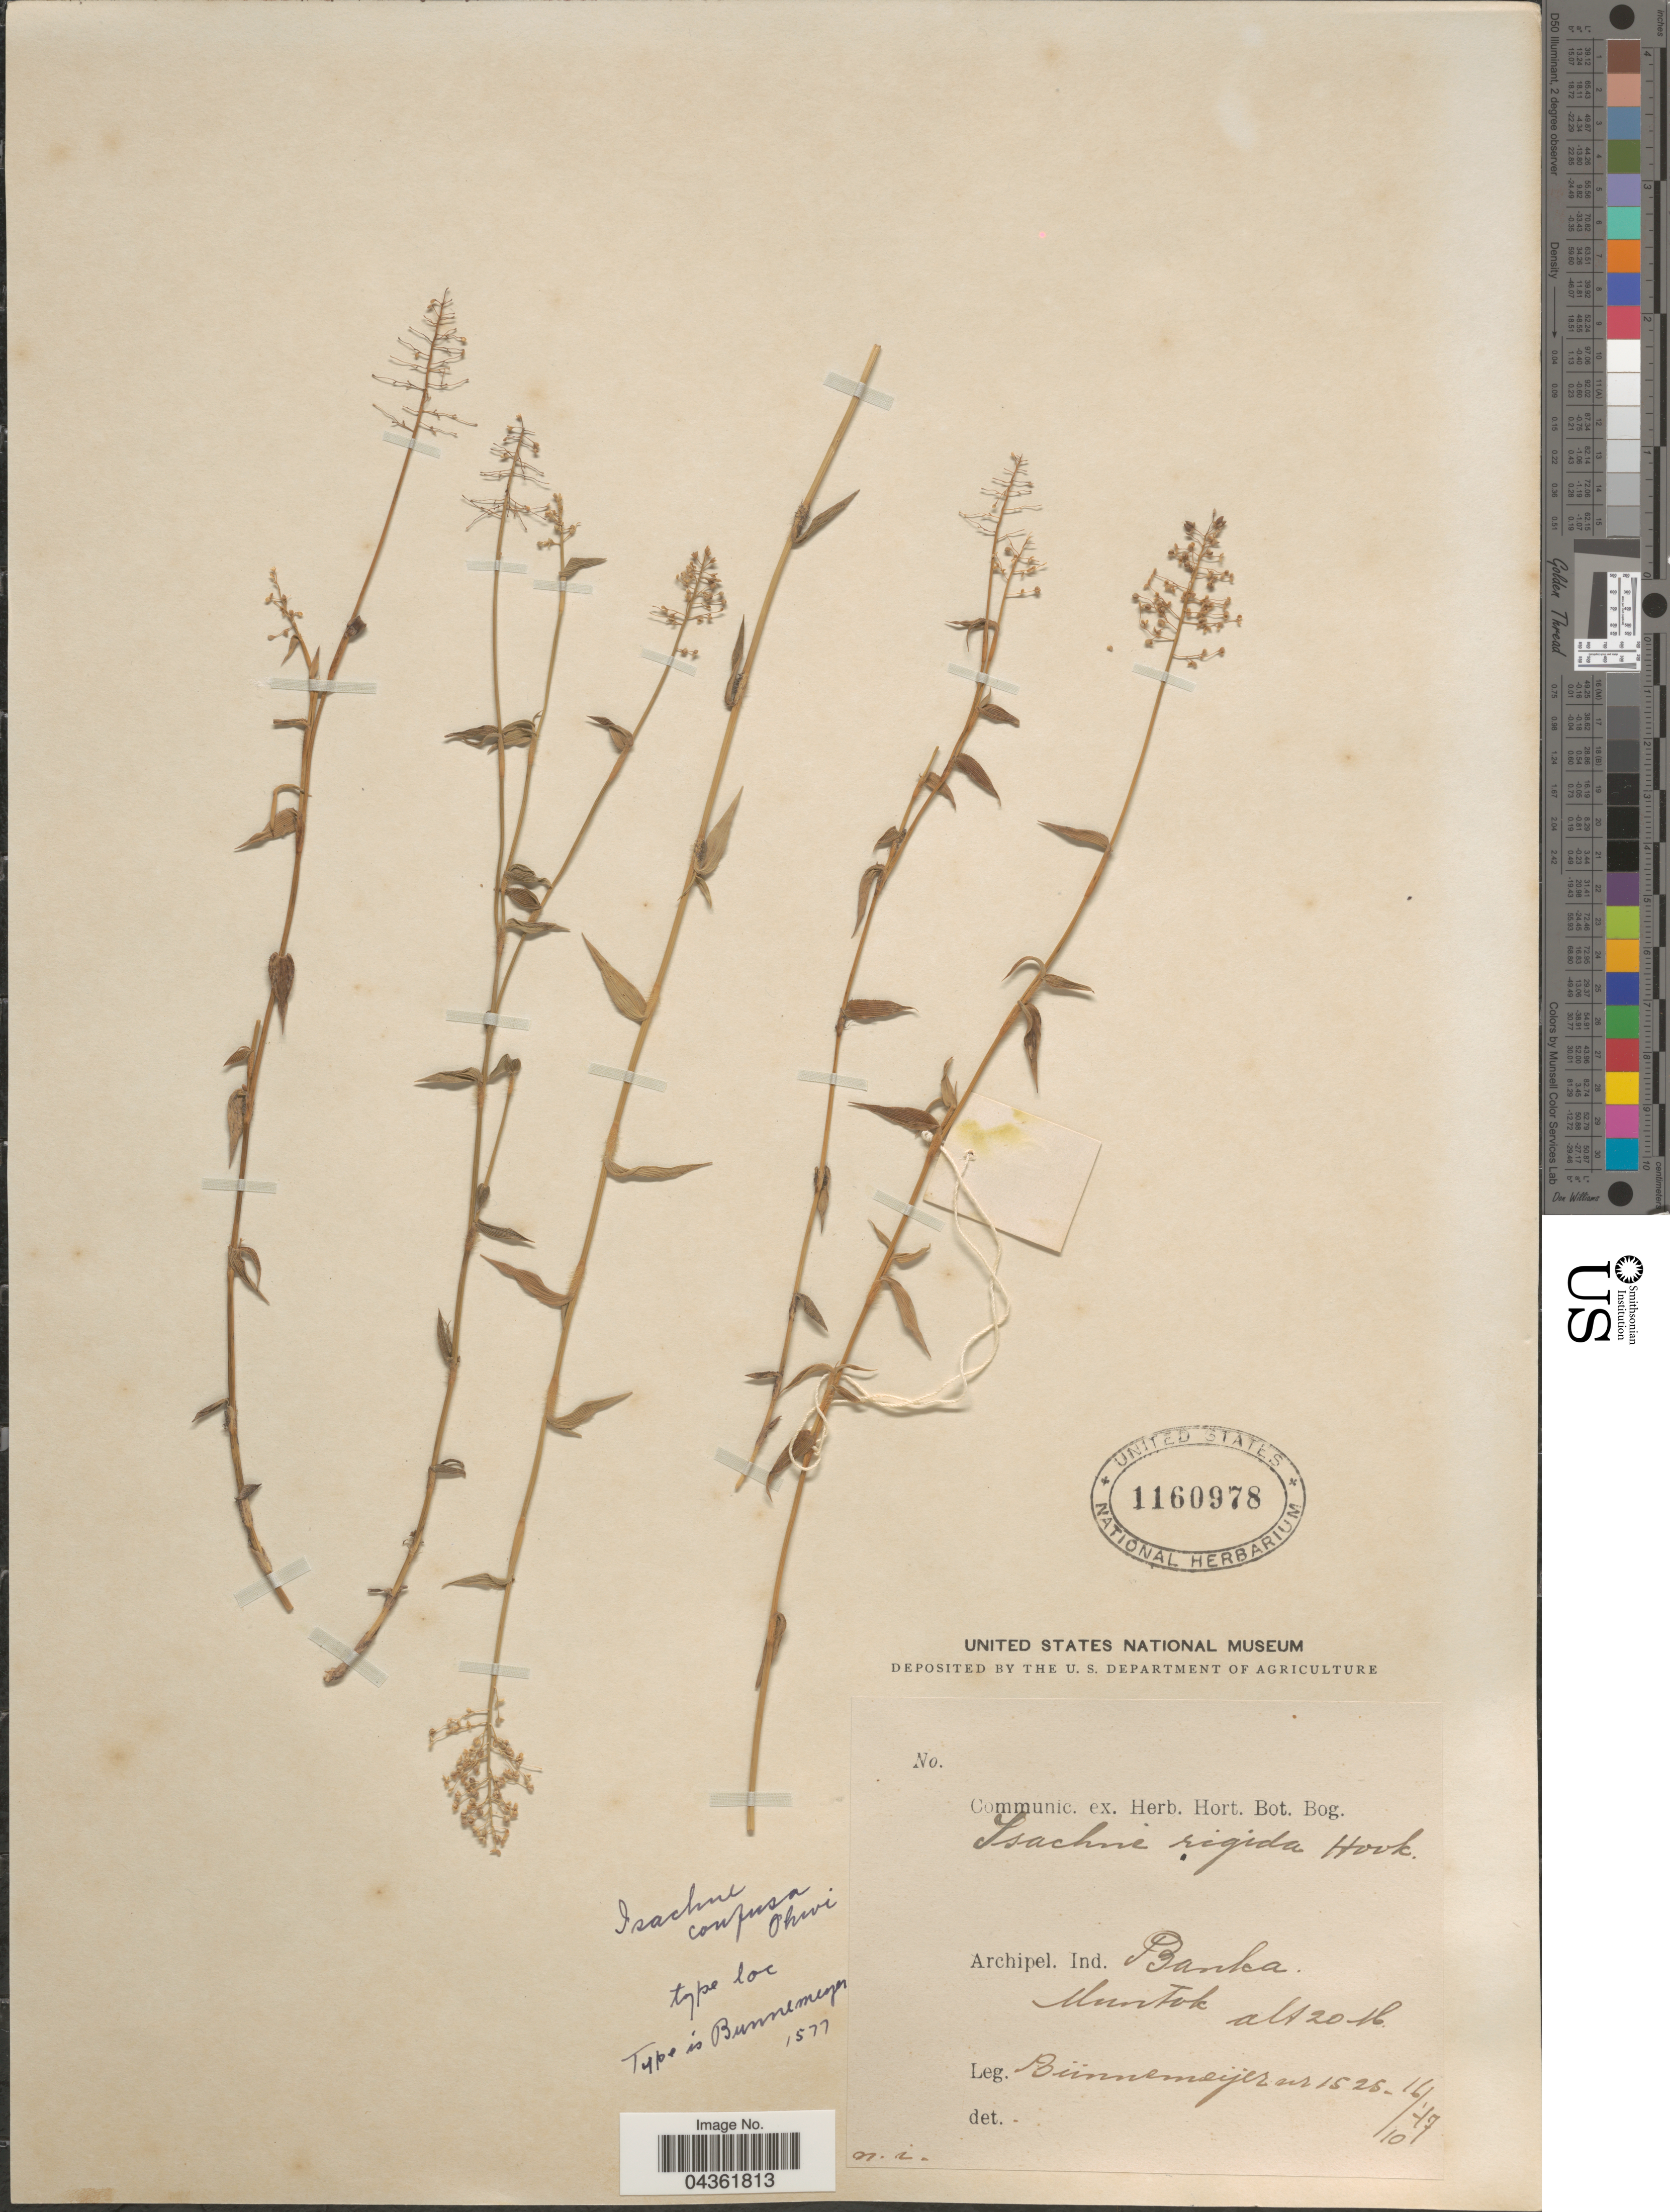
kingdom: Plantae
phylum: Tracheophyta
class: Liliopsida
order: Poales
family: Poaceae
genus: Isachne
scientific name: Isachne confusa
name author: Ohwi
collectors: -. Bunnemeijer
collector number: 1525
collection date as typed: Transcribed d/m/y: 16/10/17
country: Indonesia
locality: Archipel. Ind. Banka. Muntok.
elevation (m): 20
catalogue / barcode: US 1160978